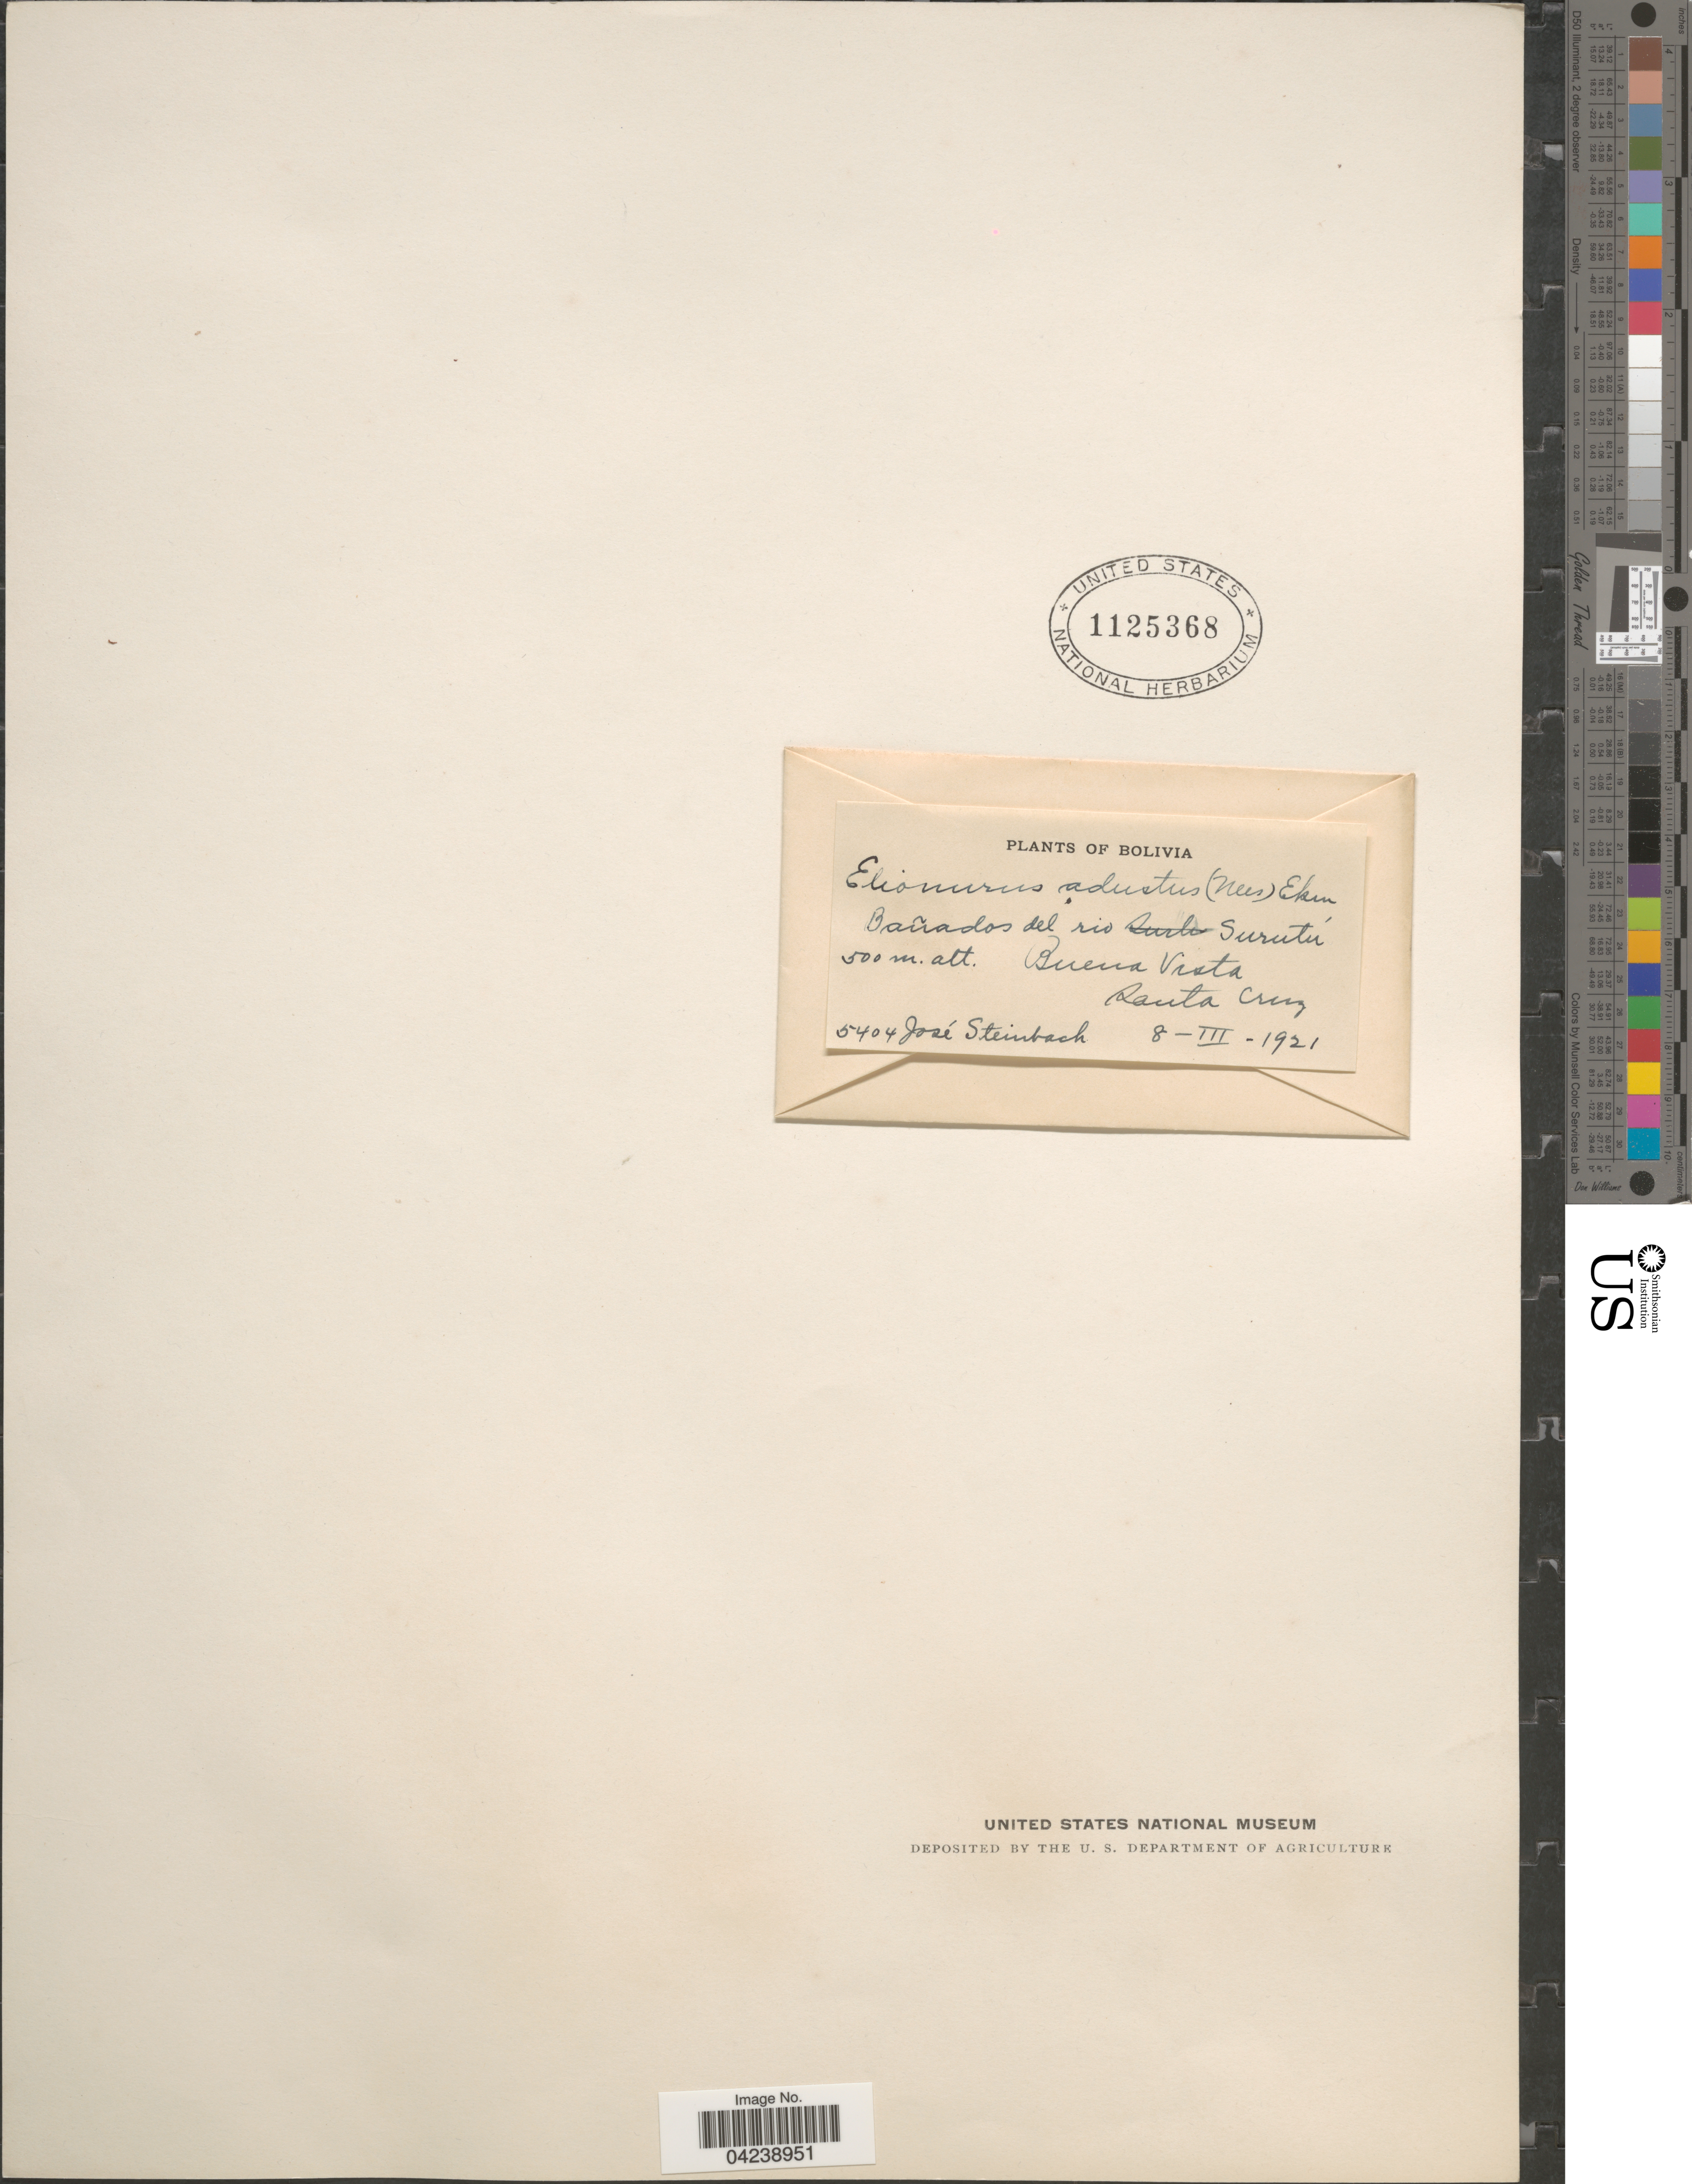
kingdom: Plantae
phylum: Tracheophyta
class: Liliopsida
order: Poales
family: Poaceae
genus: Elionurus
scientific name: Elionurus ciliaris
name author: Kunth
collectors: J. Steinbach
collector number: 5404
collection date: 1921-03-08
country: Bolivia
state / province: Santa Cruz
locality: Bañados del rio Surutú. Buena Vista.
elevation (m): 500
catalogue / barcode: US 1125368